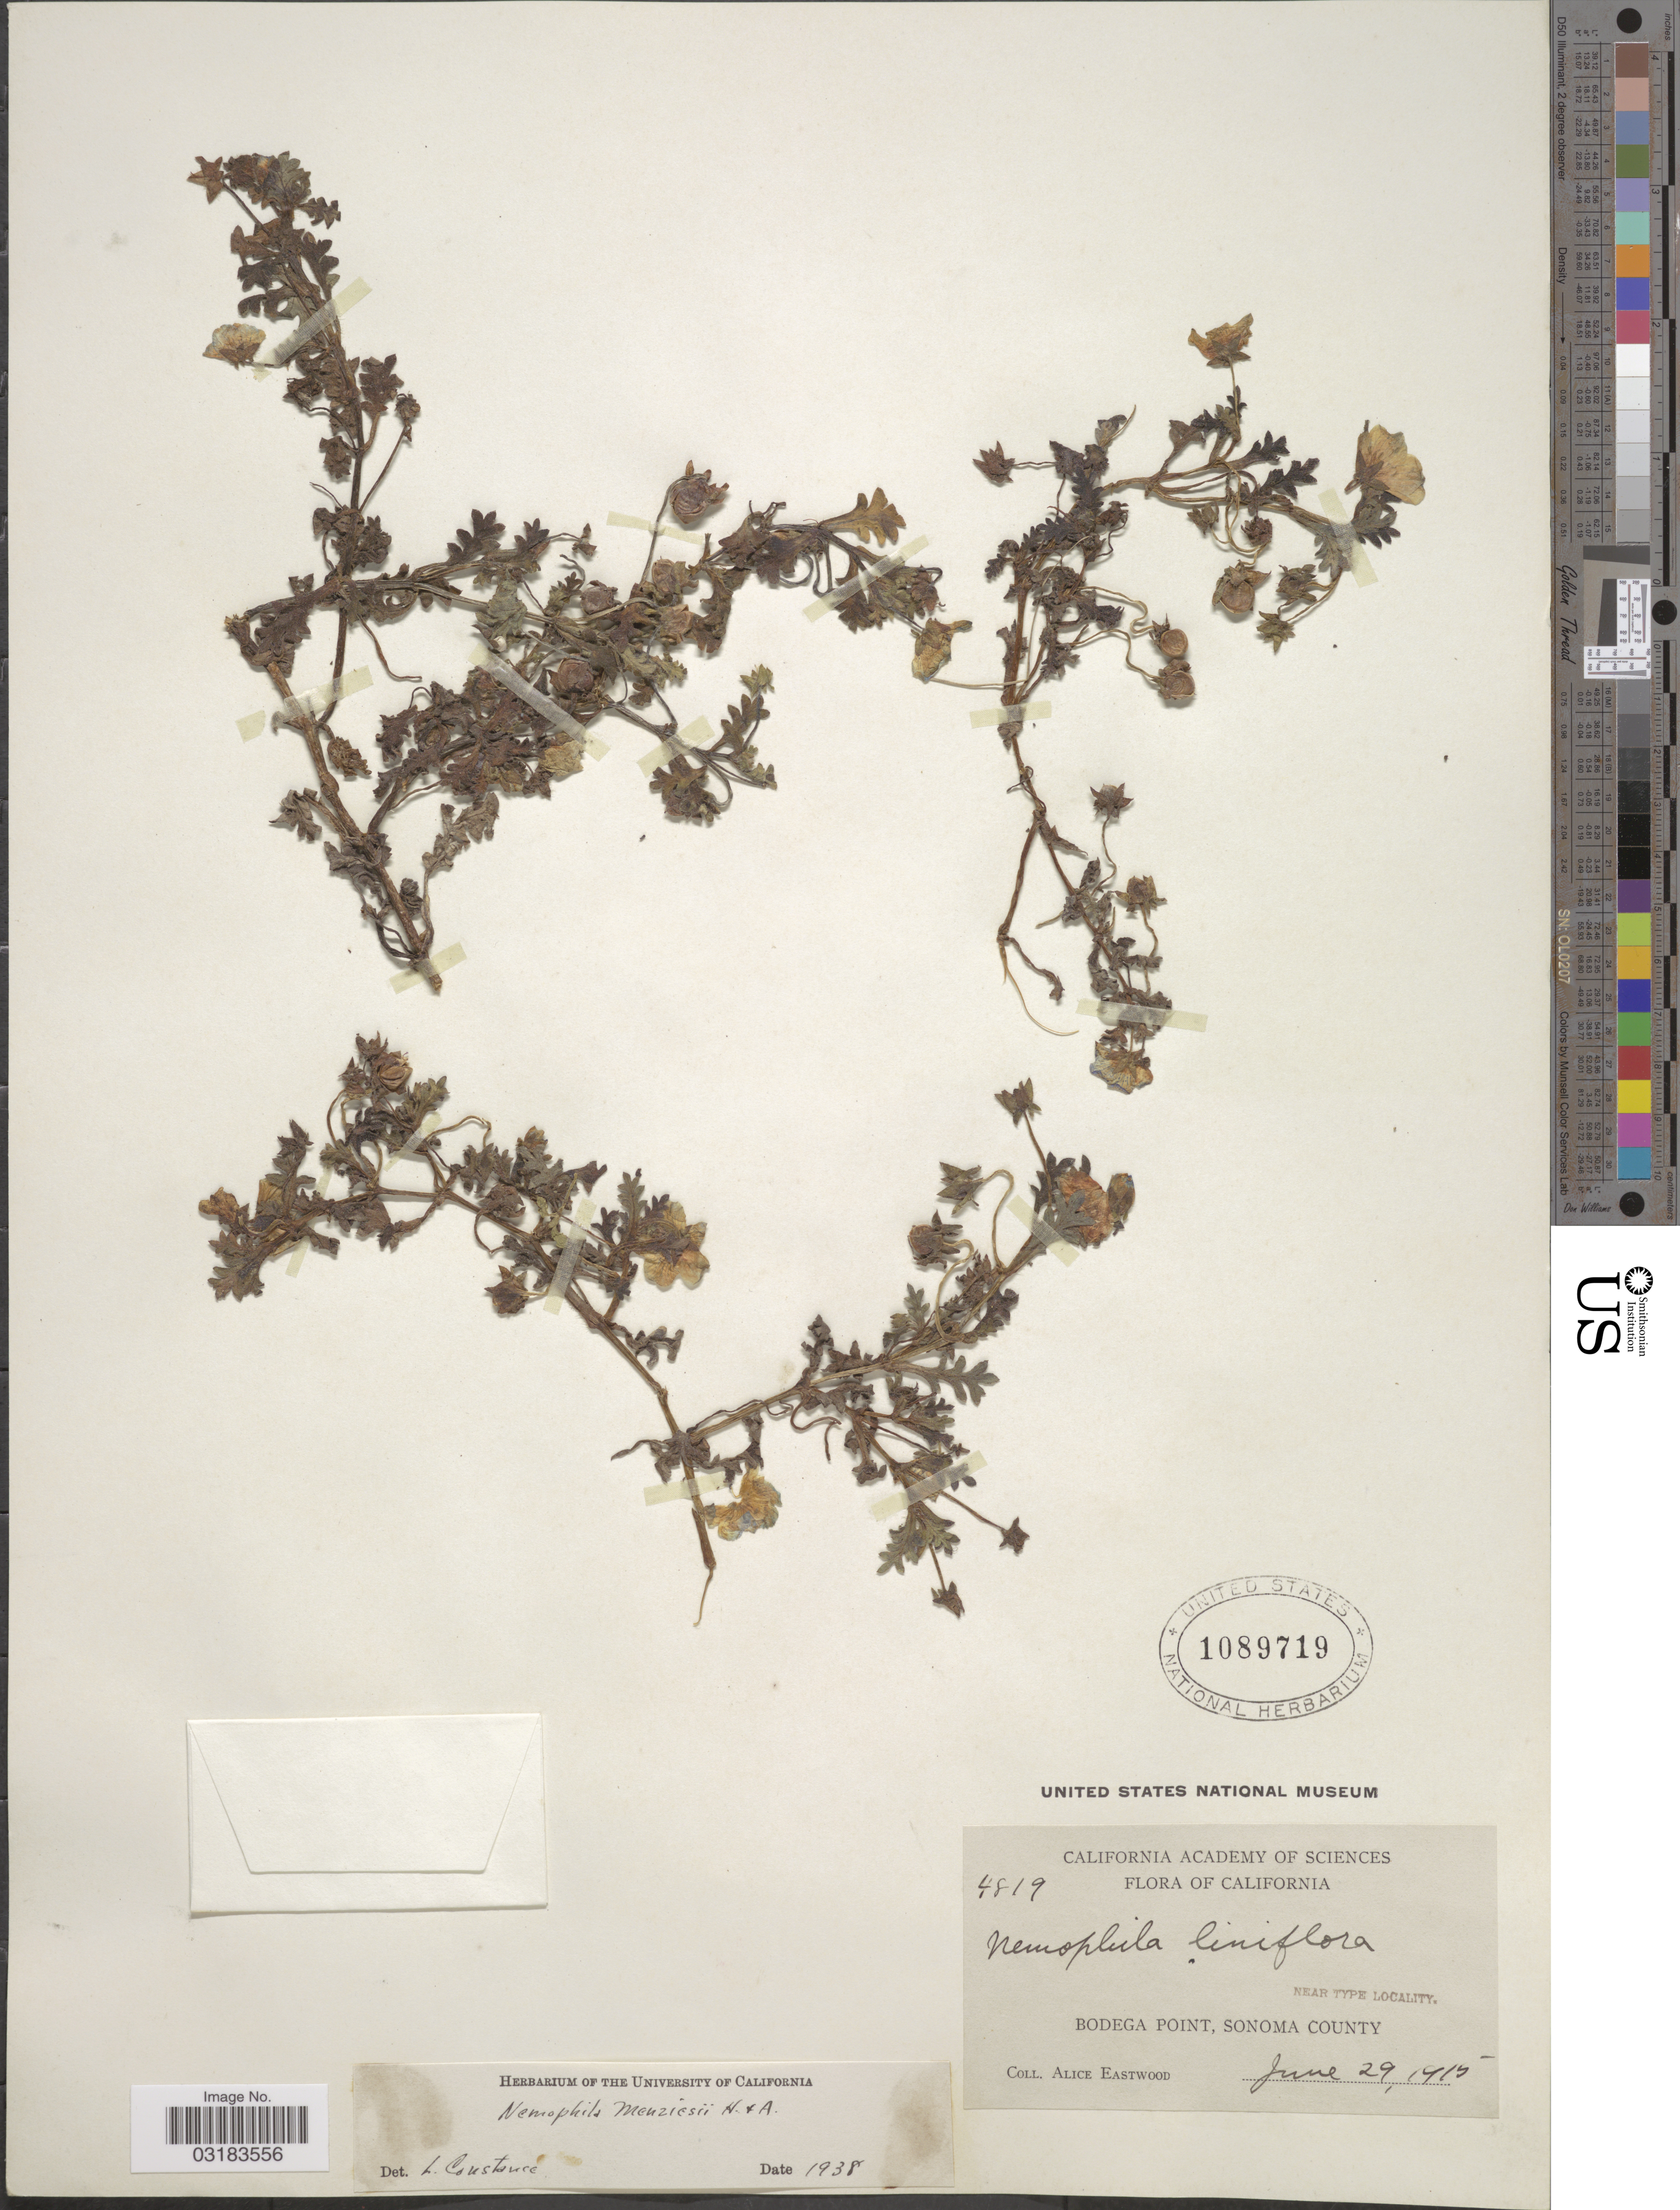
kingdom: Plantae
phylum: Tracheophyta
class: Magnoliopsida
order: Boraginales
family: Hydrophyllaceae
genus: Nemophila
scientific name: Nemophila menziesii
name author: Hook. & Arn.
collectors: A. Eastwood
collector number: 4819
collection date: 1915-06-29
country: United States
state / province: California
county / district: Sonoma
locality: Bodega Point, Sonoma County.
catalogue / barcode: US 1089719